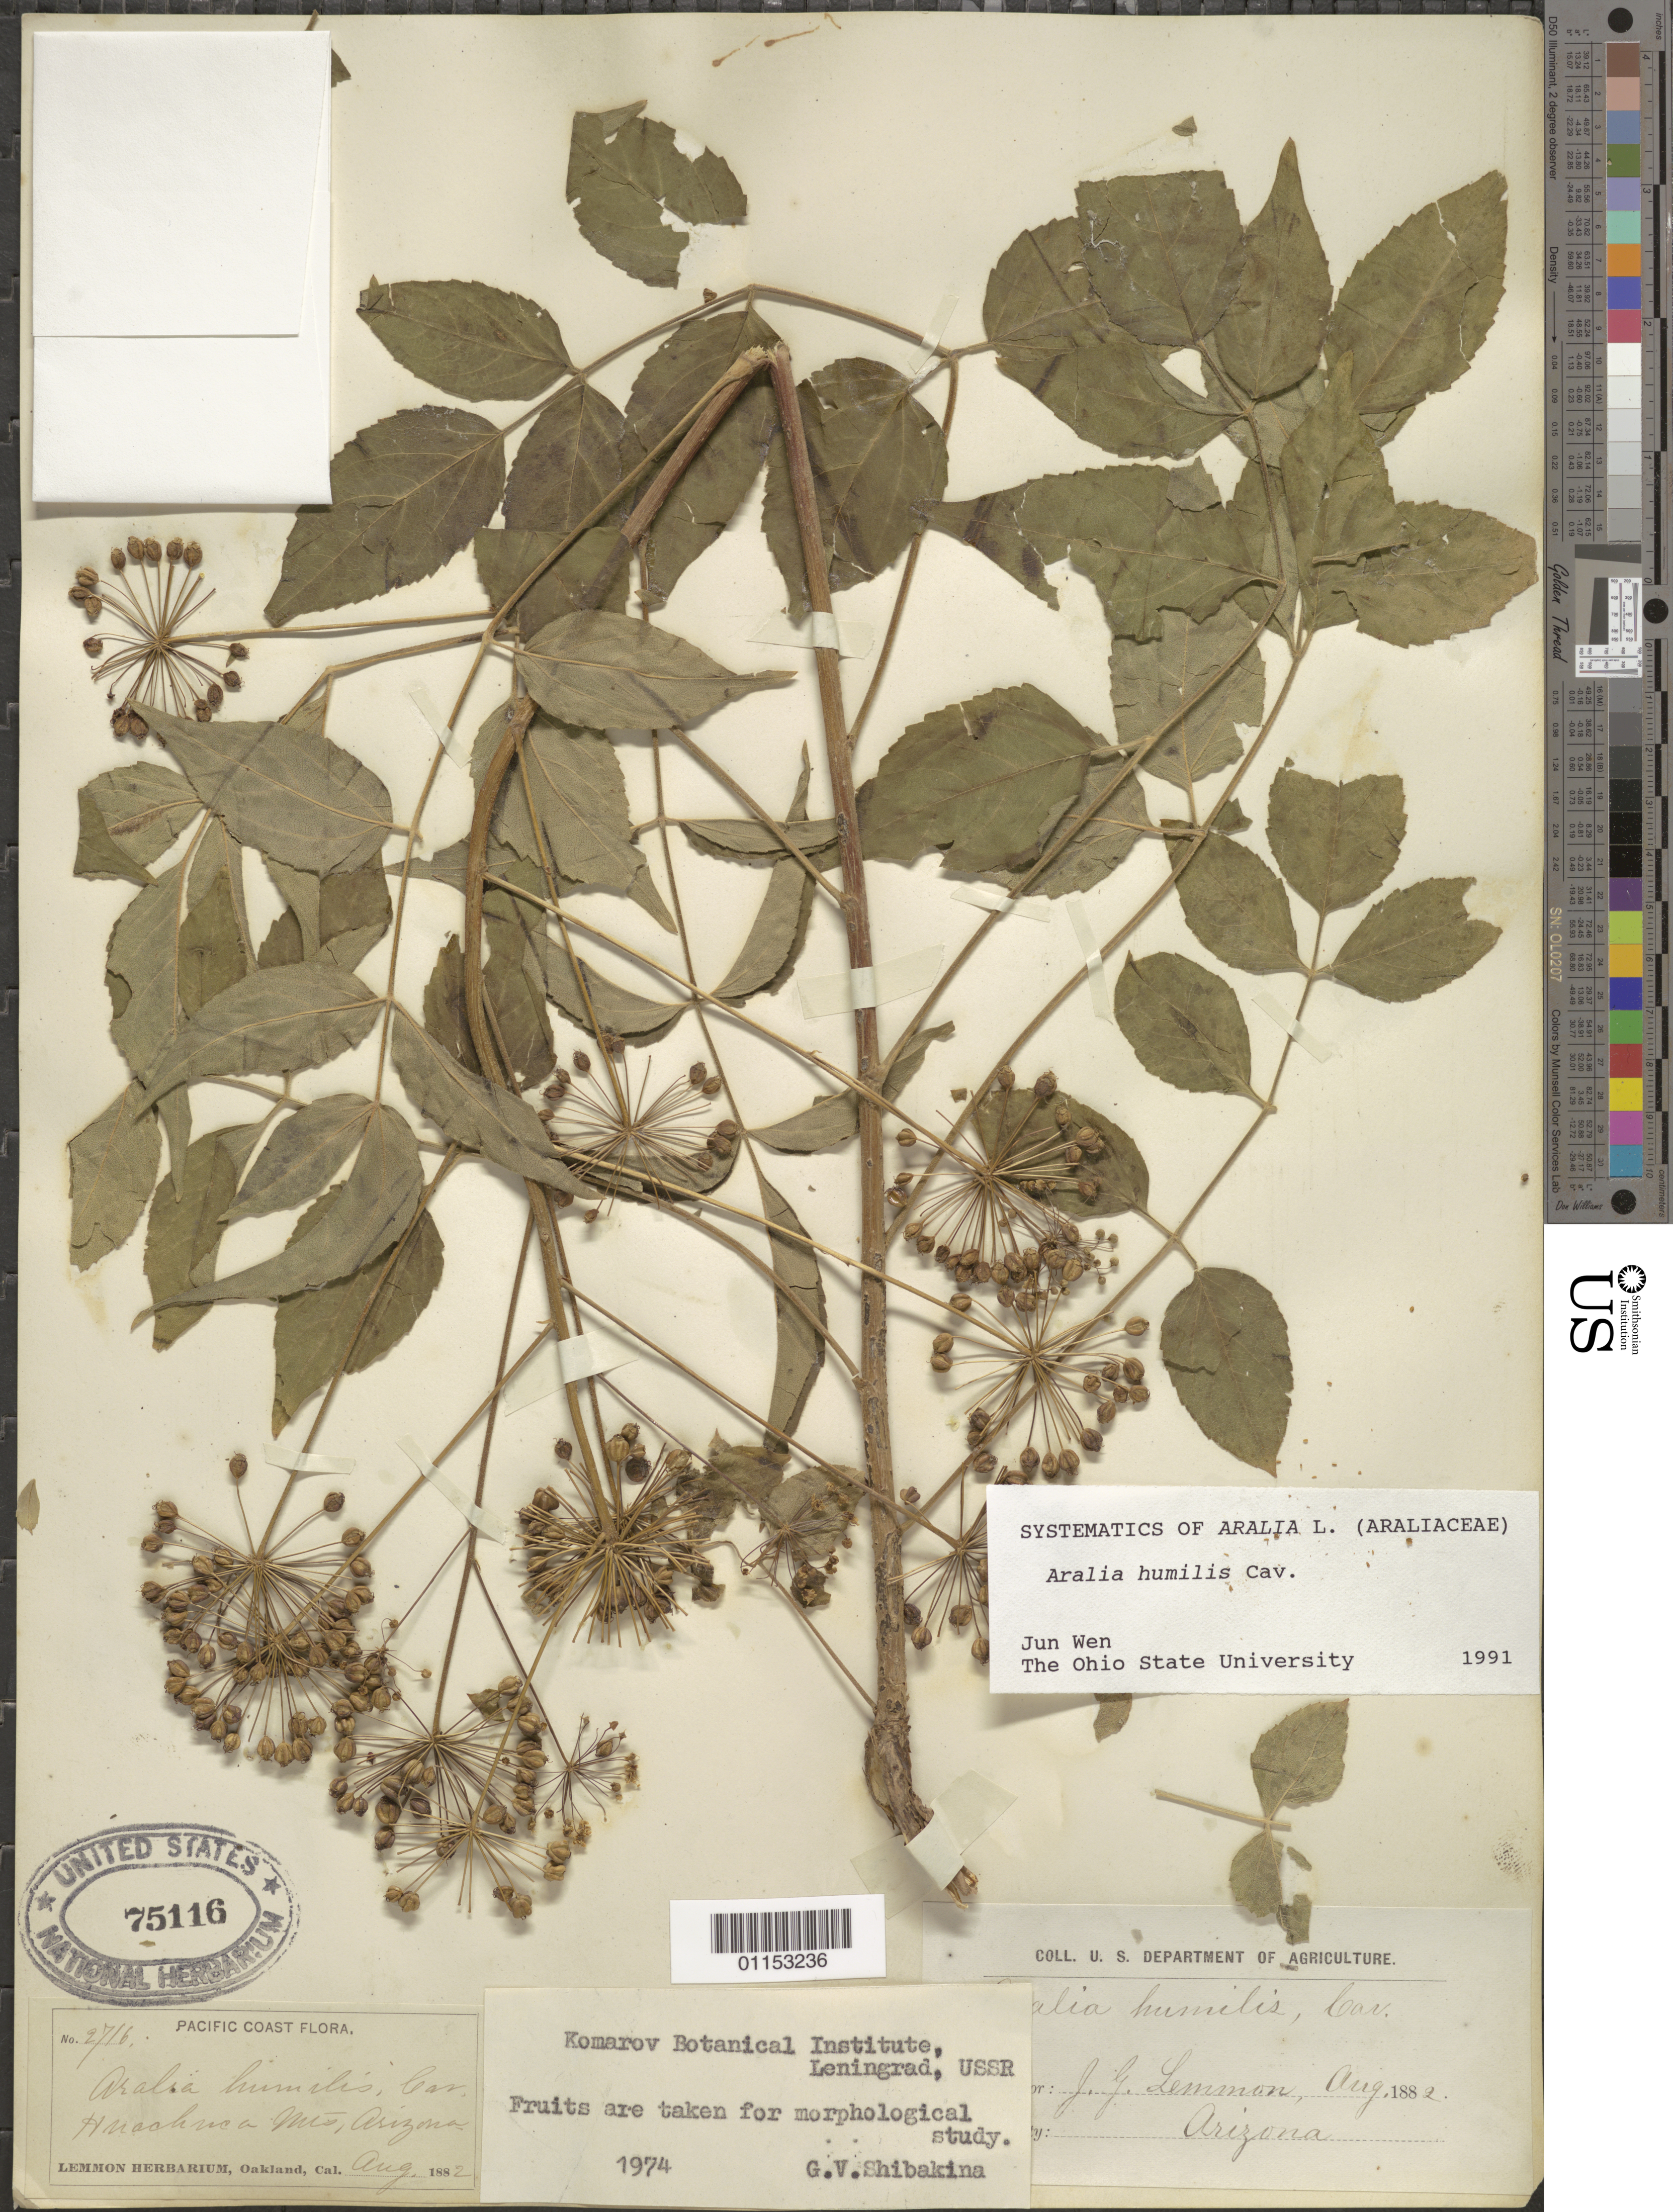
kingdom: Plantae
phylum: Tracheophyta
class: Magnoliopsida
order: Apiales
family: Araliaceae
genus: Aralia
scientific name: Aralia hispida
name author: Vent.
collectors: J. G. Lemmon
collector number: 2716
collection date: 1882-08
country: United States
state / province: Arizona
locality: Huachuca Mts.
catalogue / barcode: US 75116